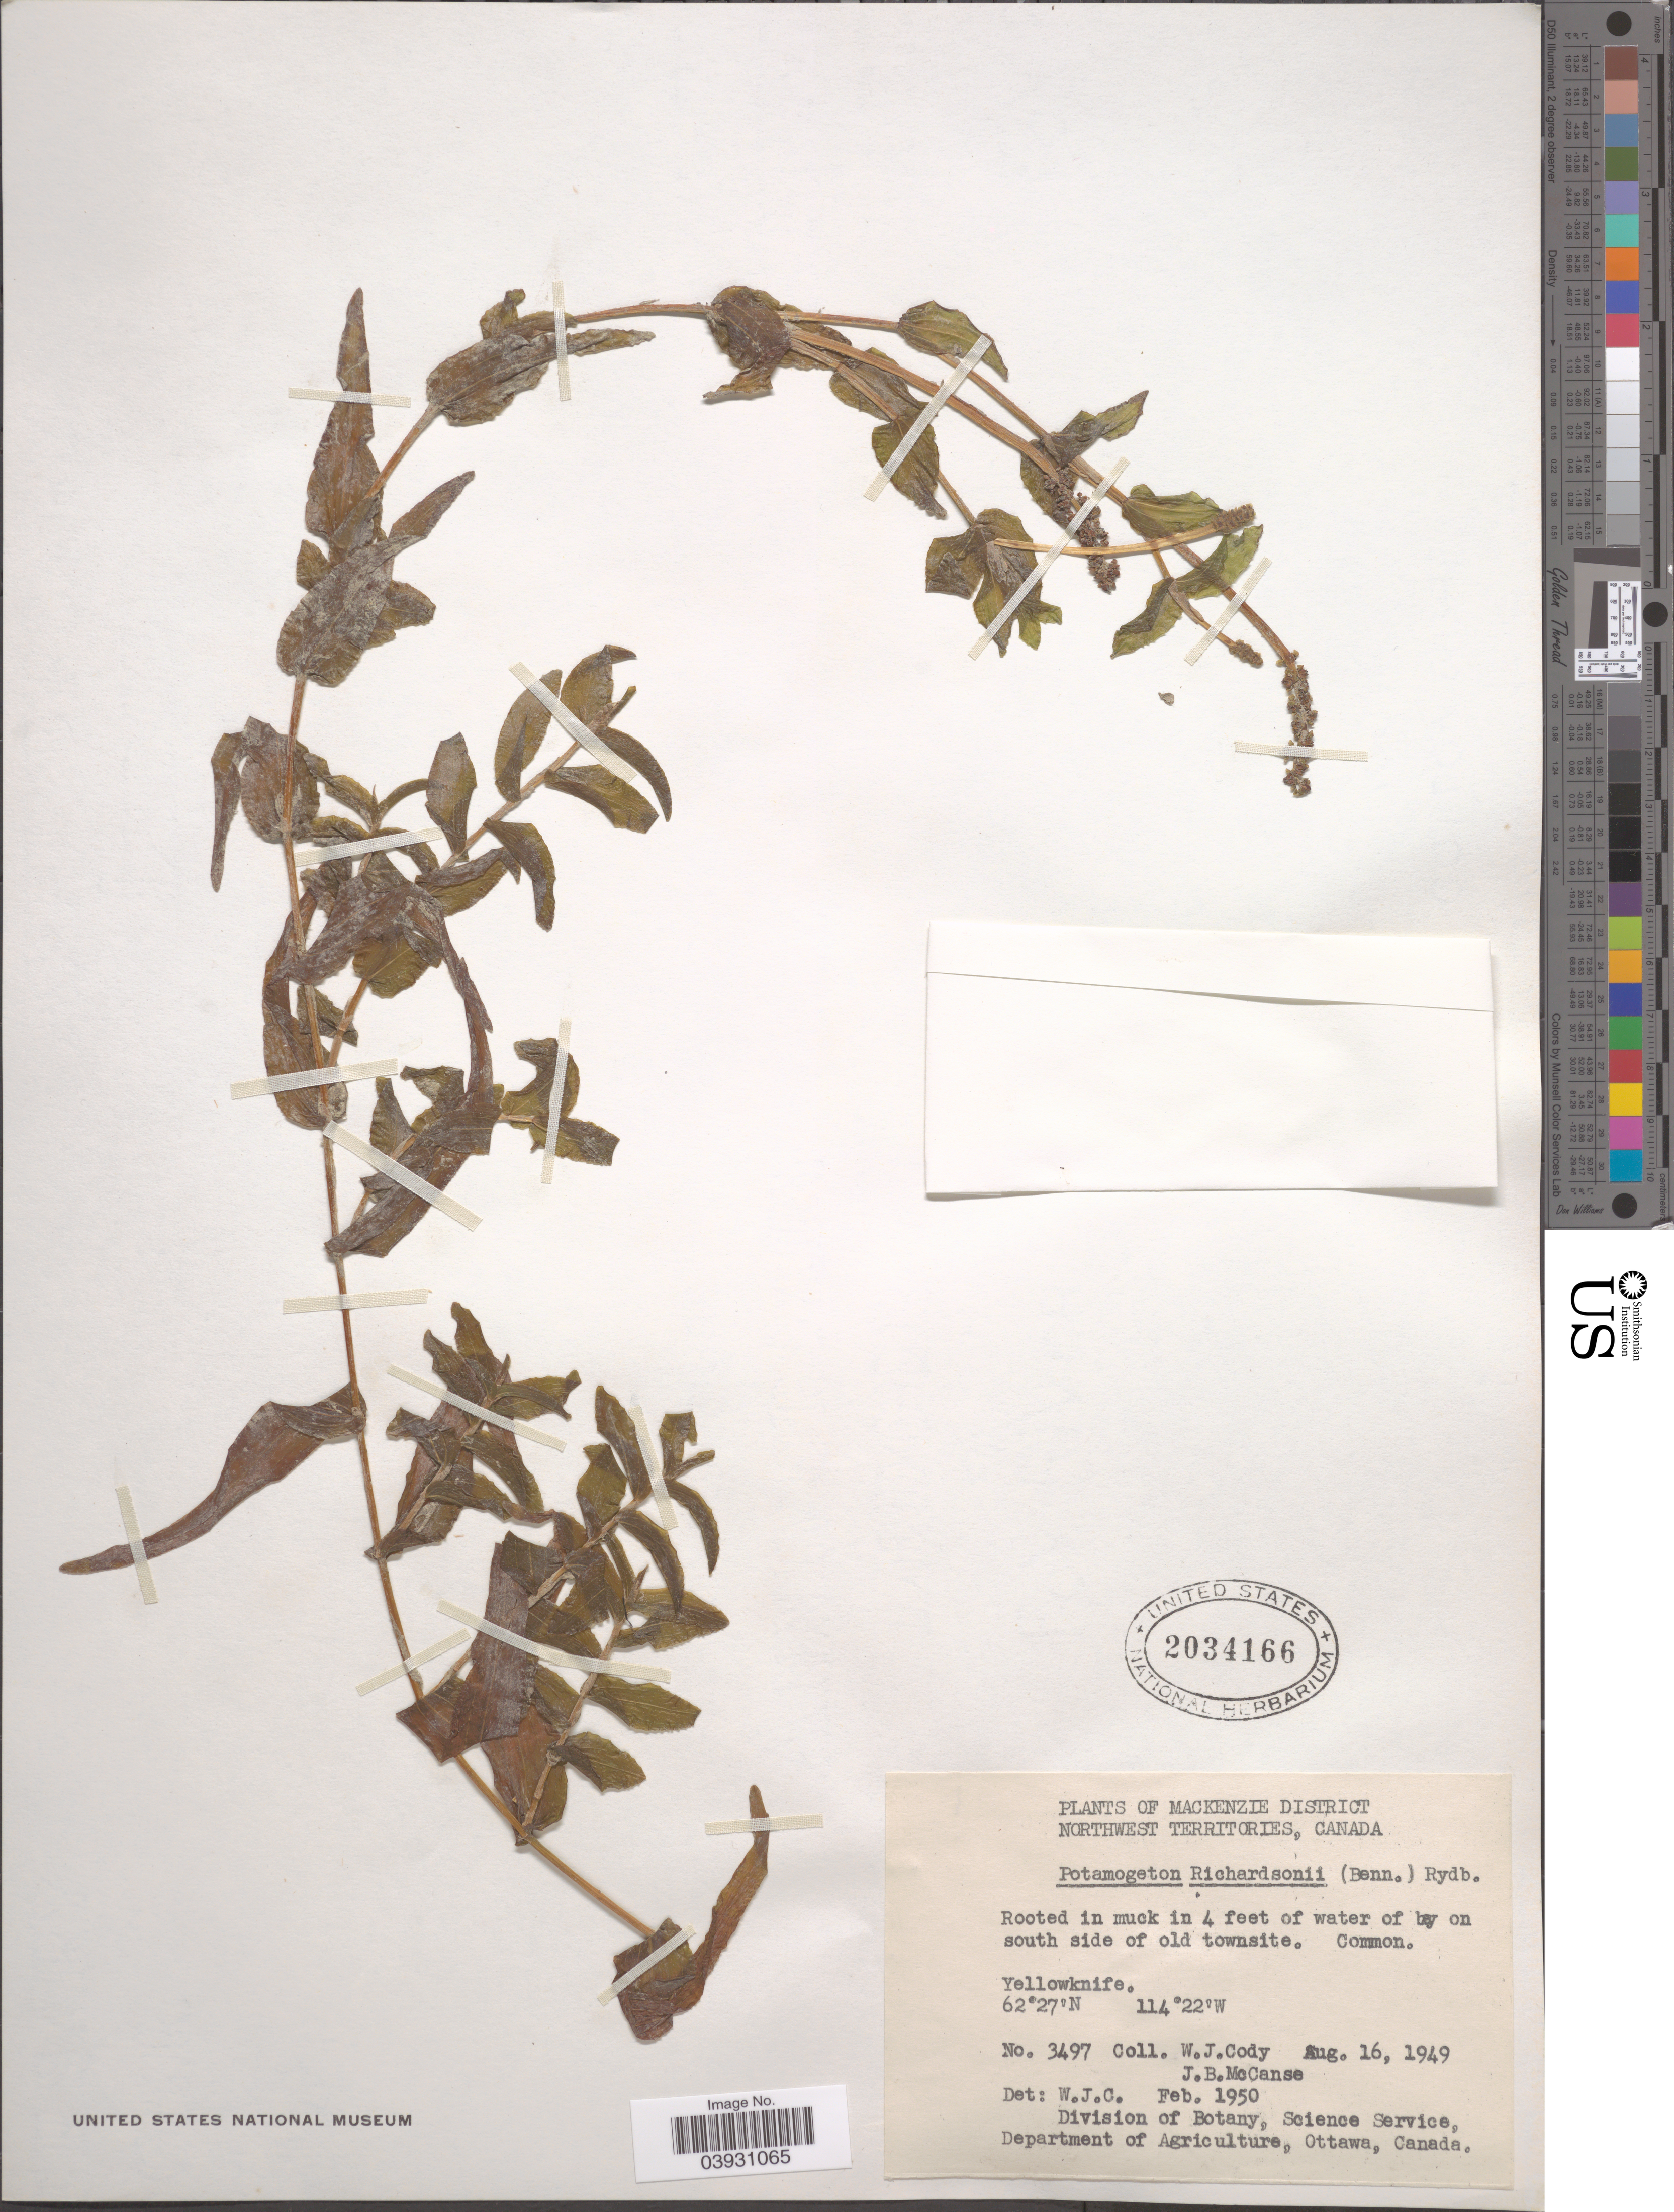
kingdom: Plantae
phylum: Tracheophyta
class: Liliopsida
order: Alismatales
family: Potamogetonaceae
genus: Potamogeton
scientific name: Potamogeton richardsonii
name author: (A.W. Benn.) Rydb.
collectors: W. Cody & J. McCanse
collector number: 3497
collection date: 1949-08-16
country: Canada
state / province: Northwest Territories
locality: Mackenzie District. On south side of old townsite. Yellowknife.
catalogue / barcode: US 2034166